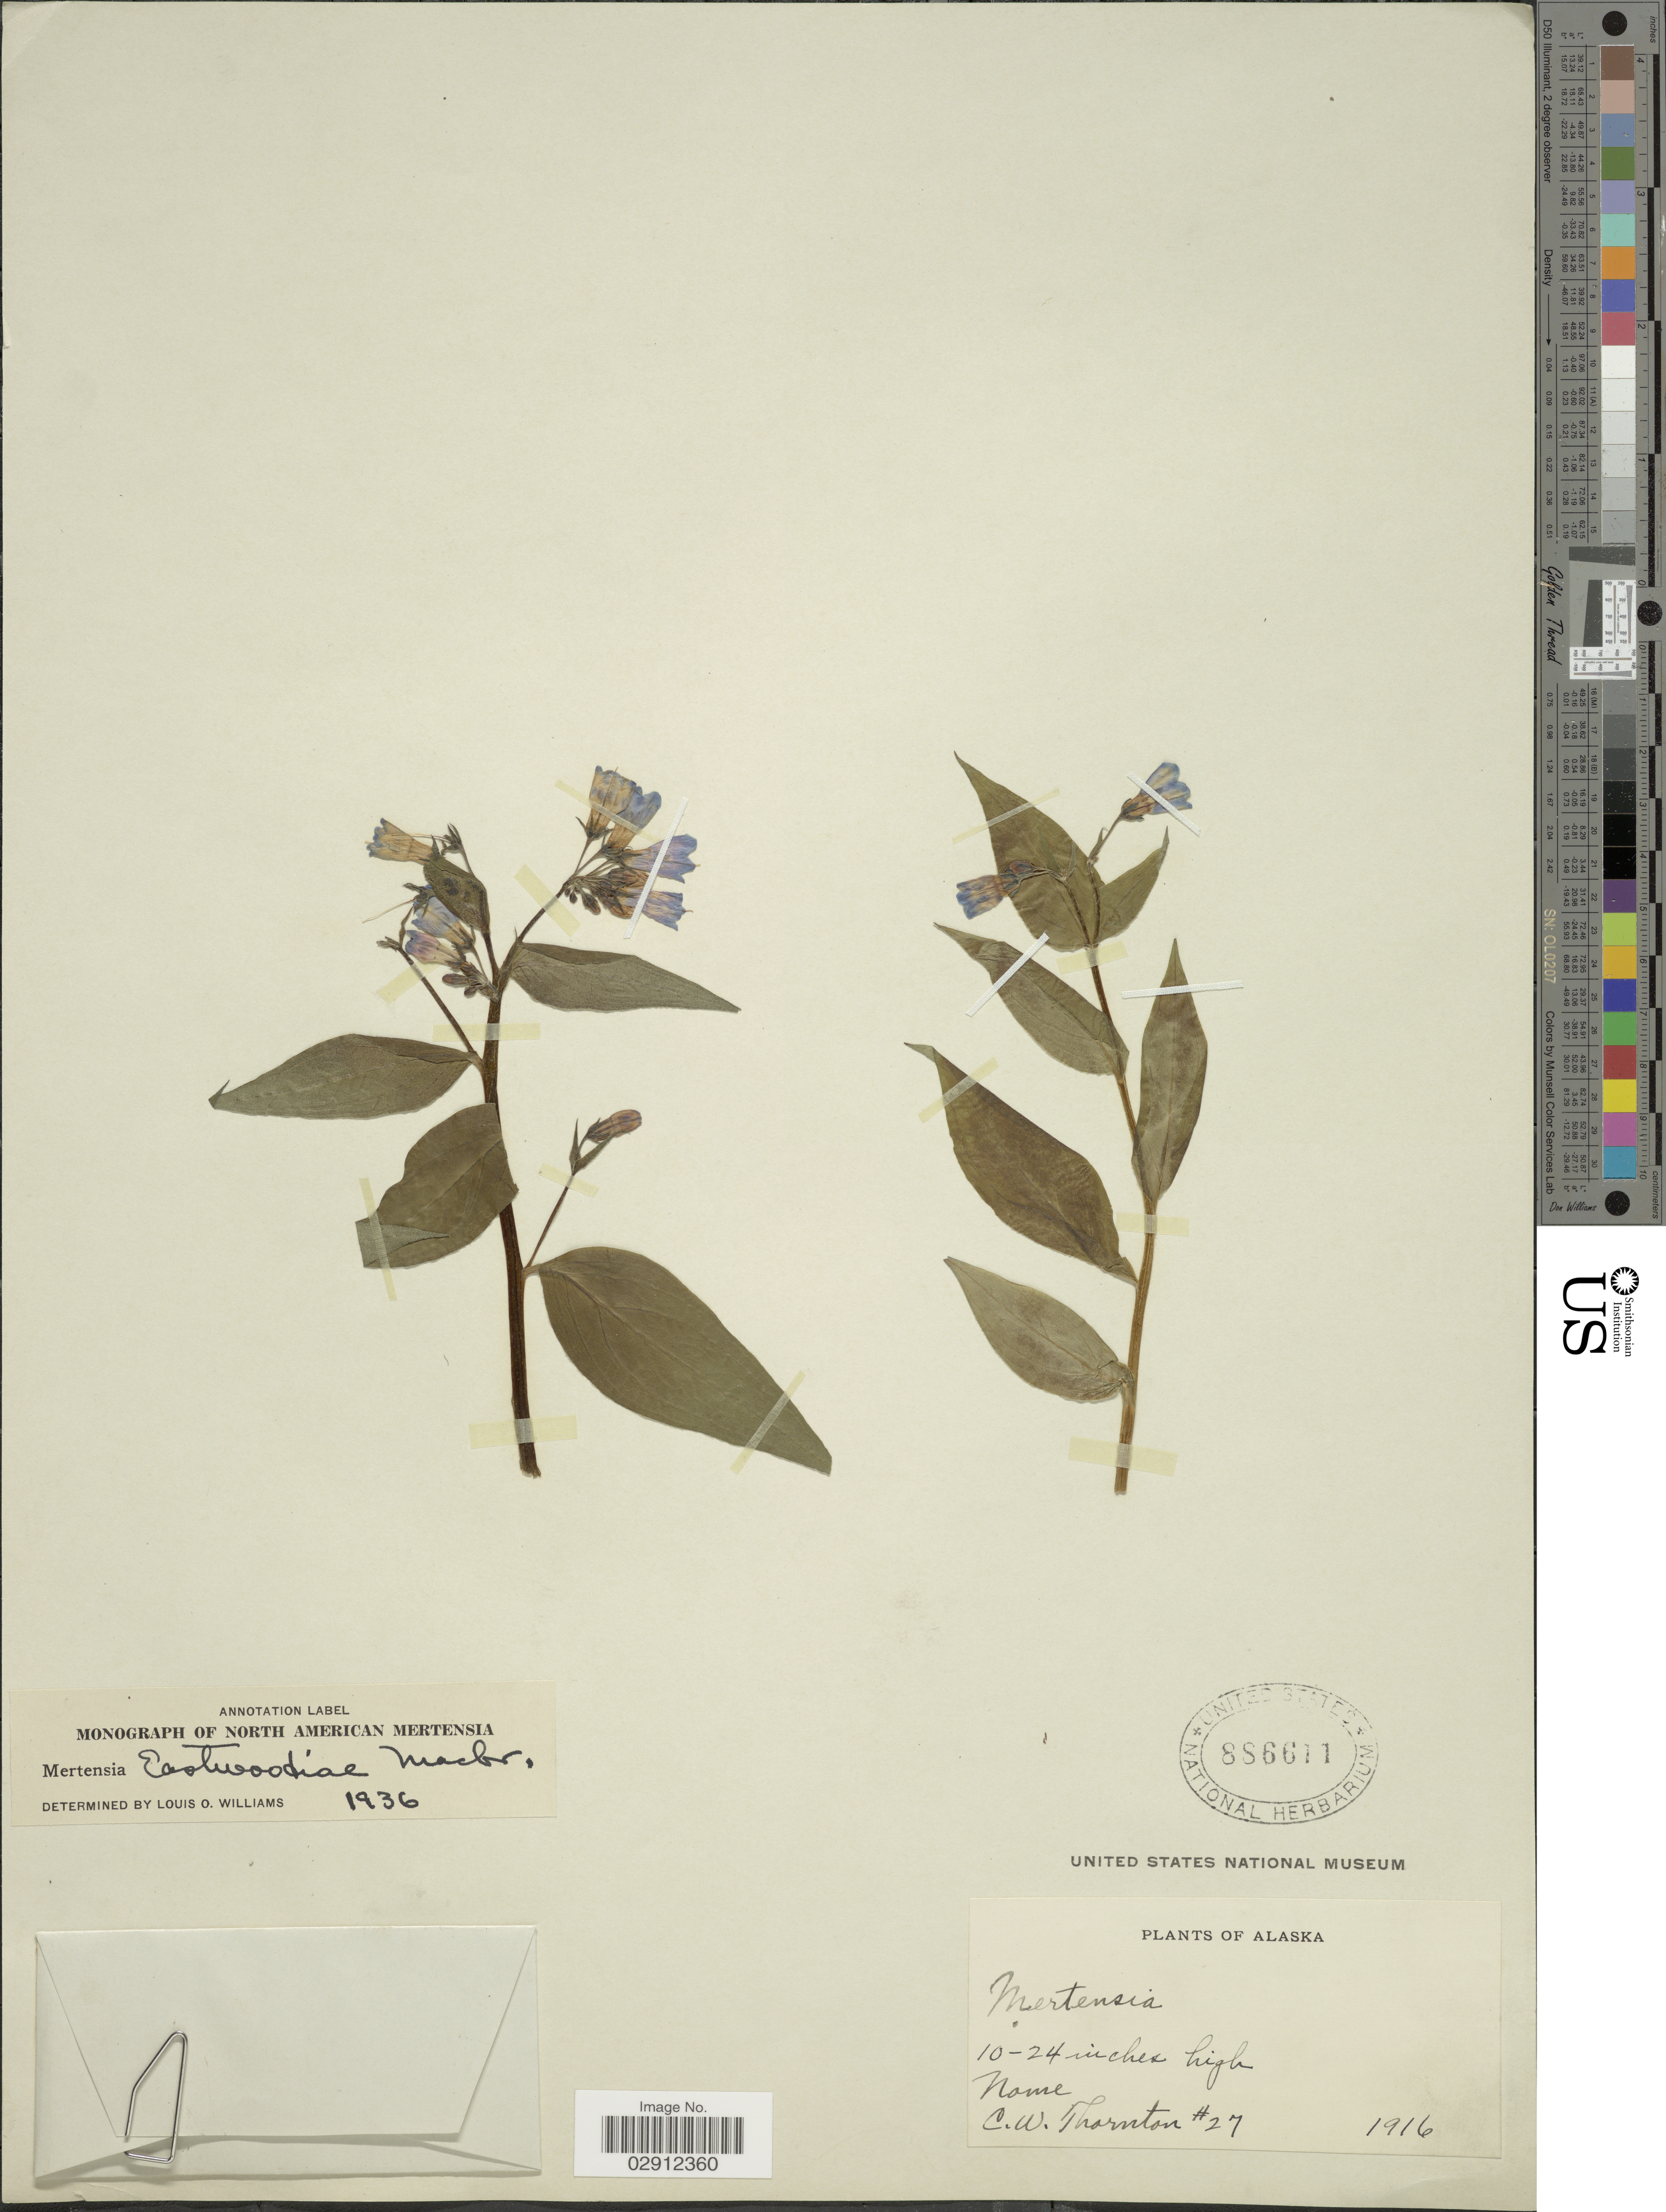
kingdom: Plantae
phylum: Tracheophyta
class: Magnoliopsida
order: Boraginales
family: Boraginaceae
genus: Mertensia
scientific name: Mertensia eastwoodiae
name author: J.F. Macbr.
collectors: C. Thornton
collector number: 27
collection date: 1916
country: United States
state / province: Alaska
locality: Nome.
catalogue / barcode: US 886611